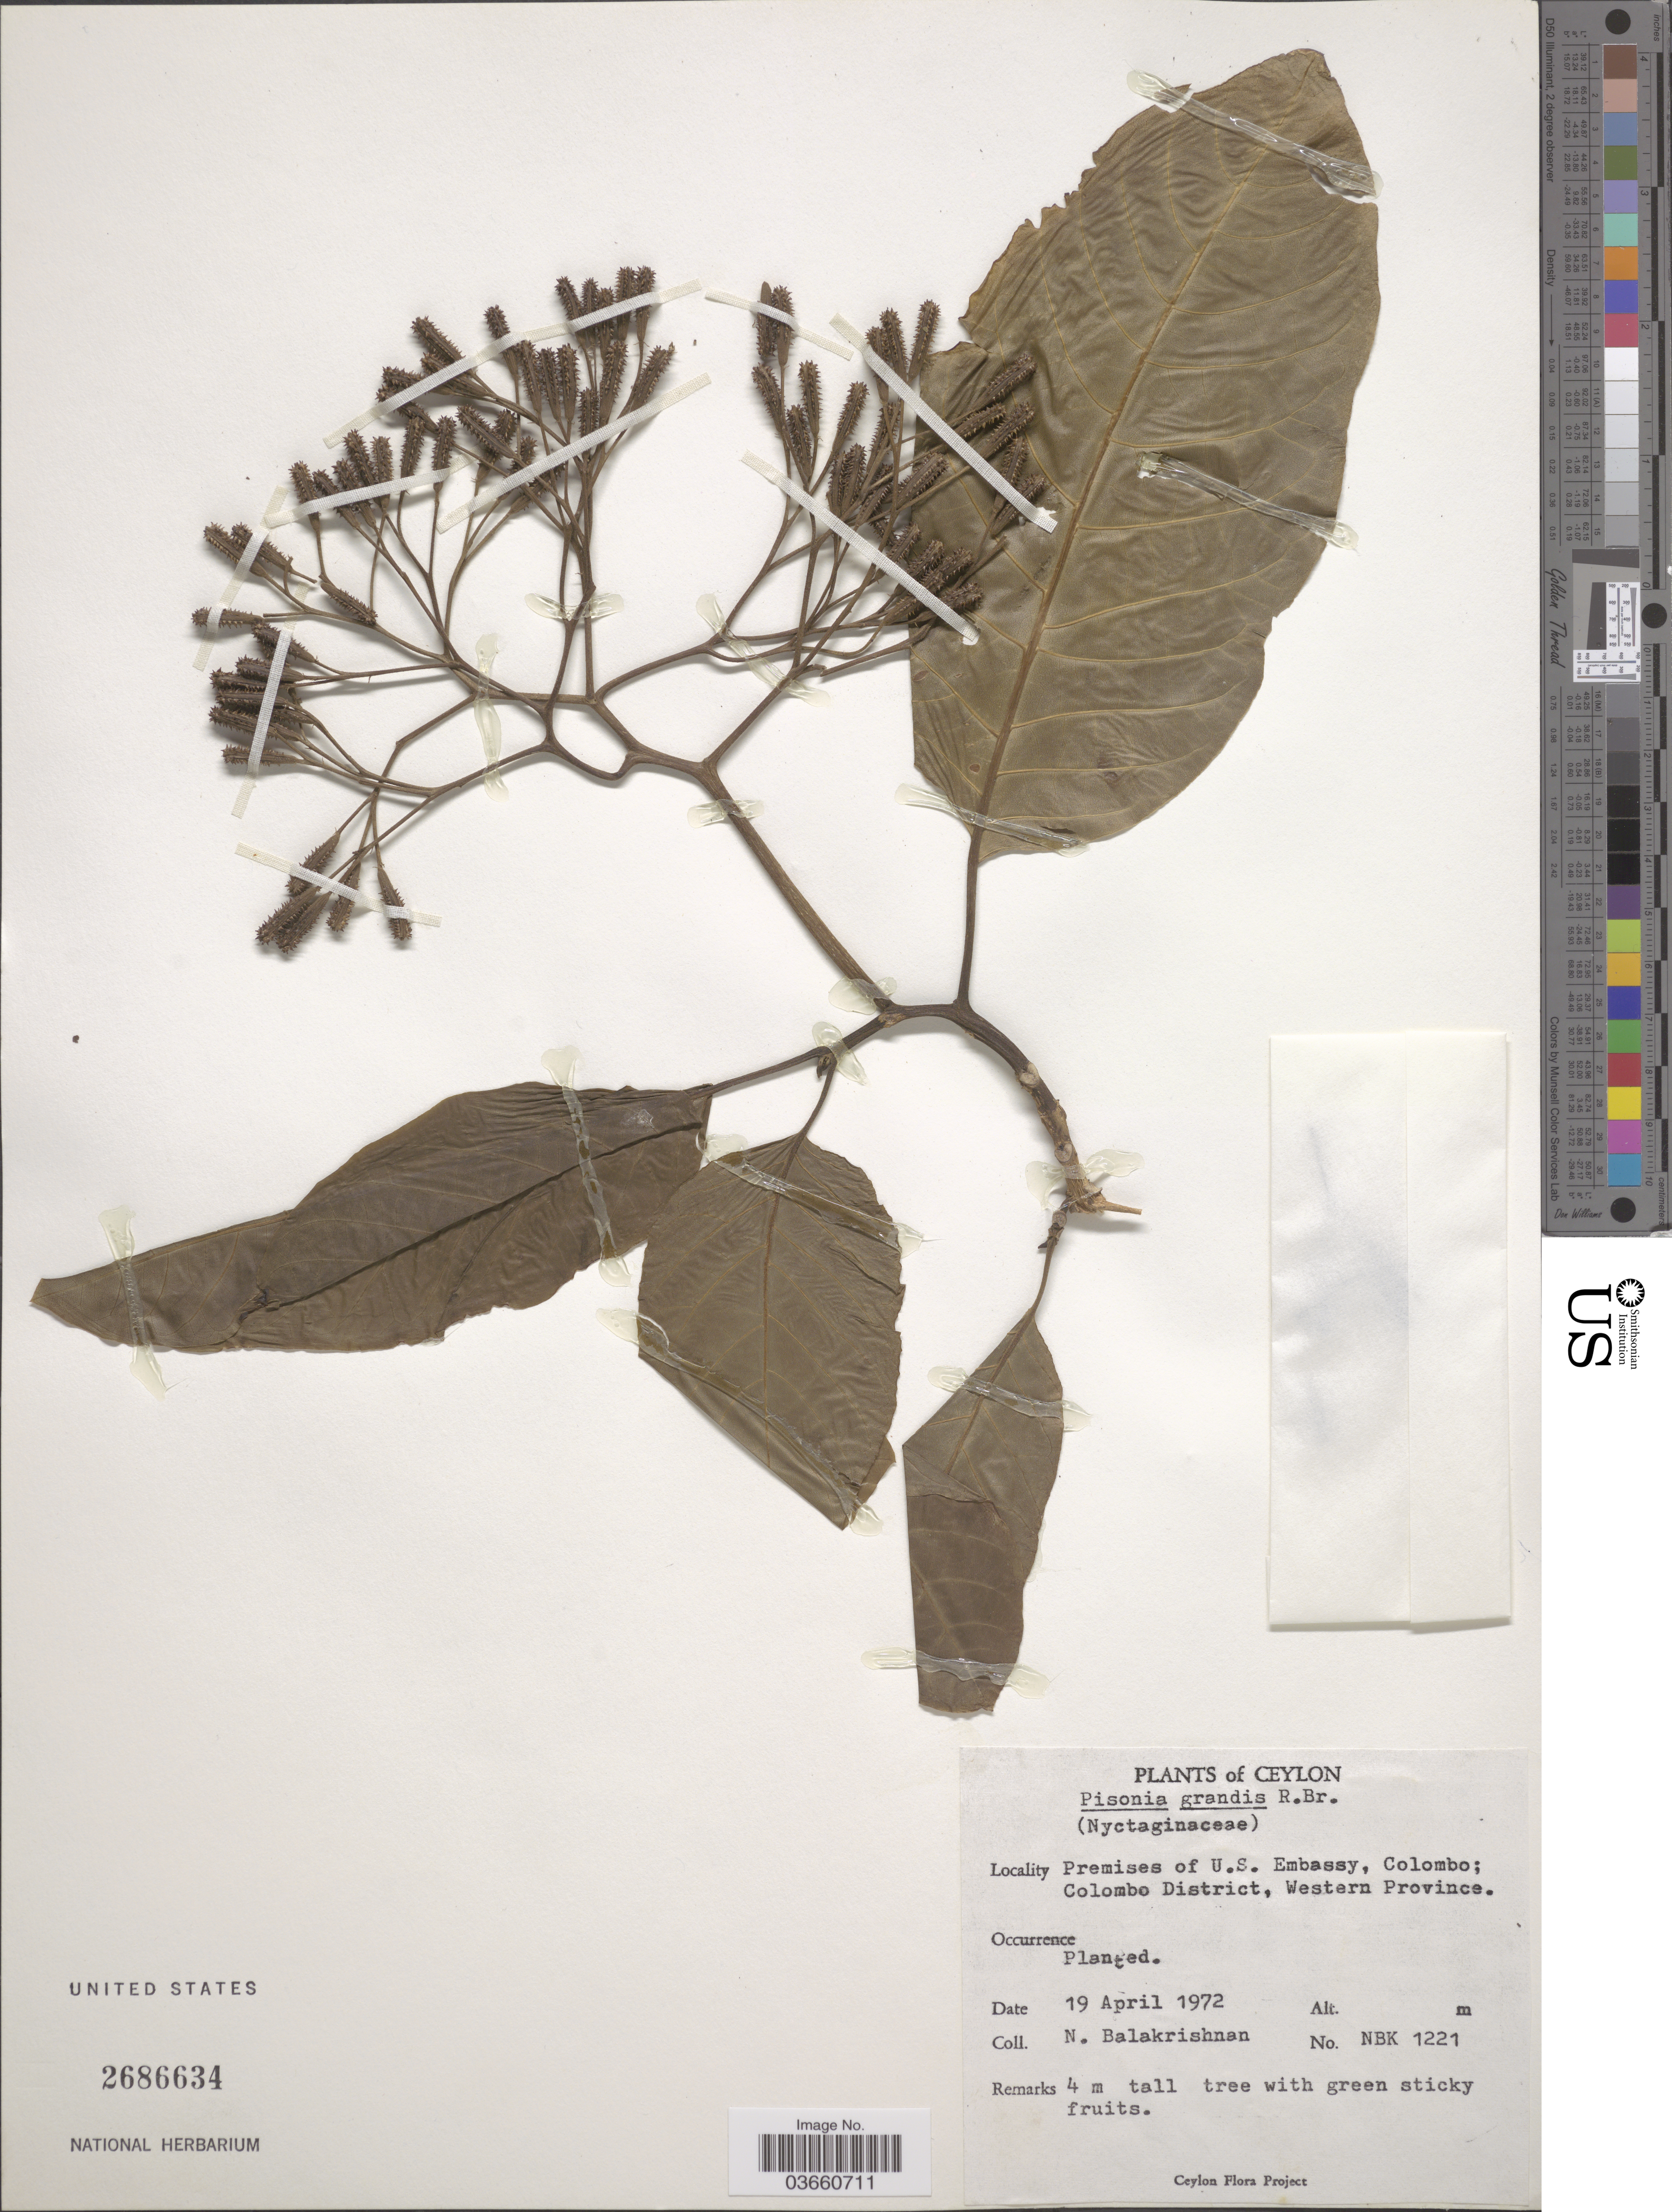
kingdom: Plantae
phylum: Tracheophyta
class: Magnoliopsida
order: Caryophyllales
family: Nyctaginaceae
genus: Pisonia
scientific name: Pisonia grandis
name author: R. Br.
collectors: N. Balakrishnan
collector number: NBK1221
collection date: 1972-04-19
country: Sri Lanka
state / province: Western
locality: Ceylon. Premises of U.S. Embassy, Colombo; Colombo District.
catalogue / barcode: US 2686634